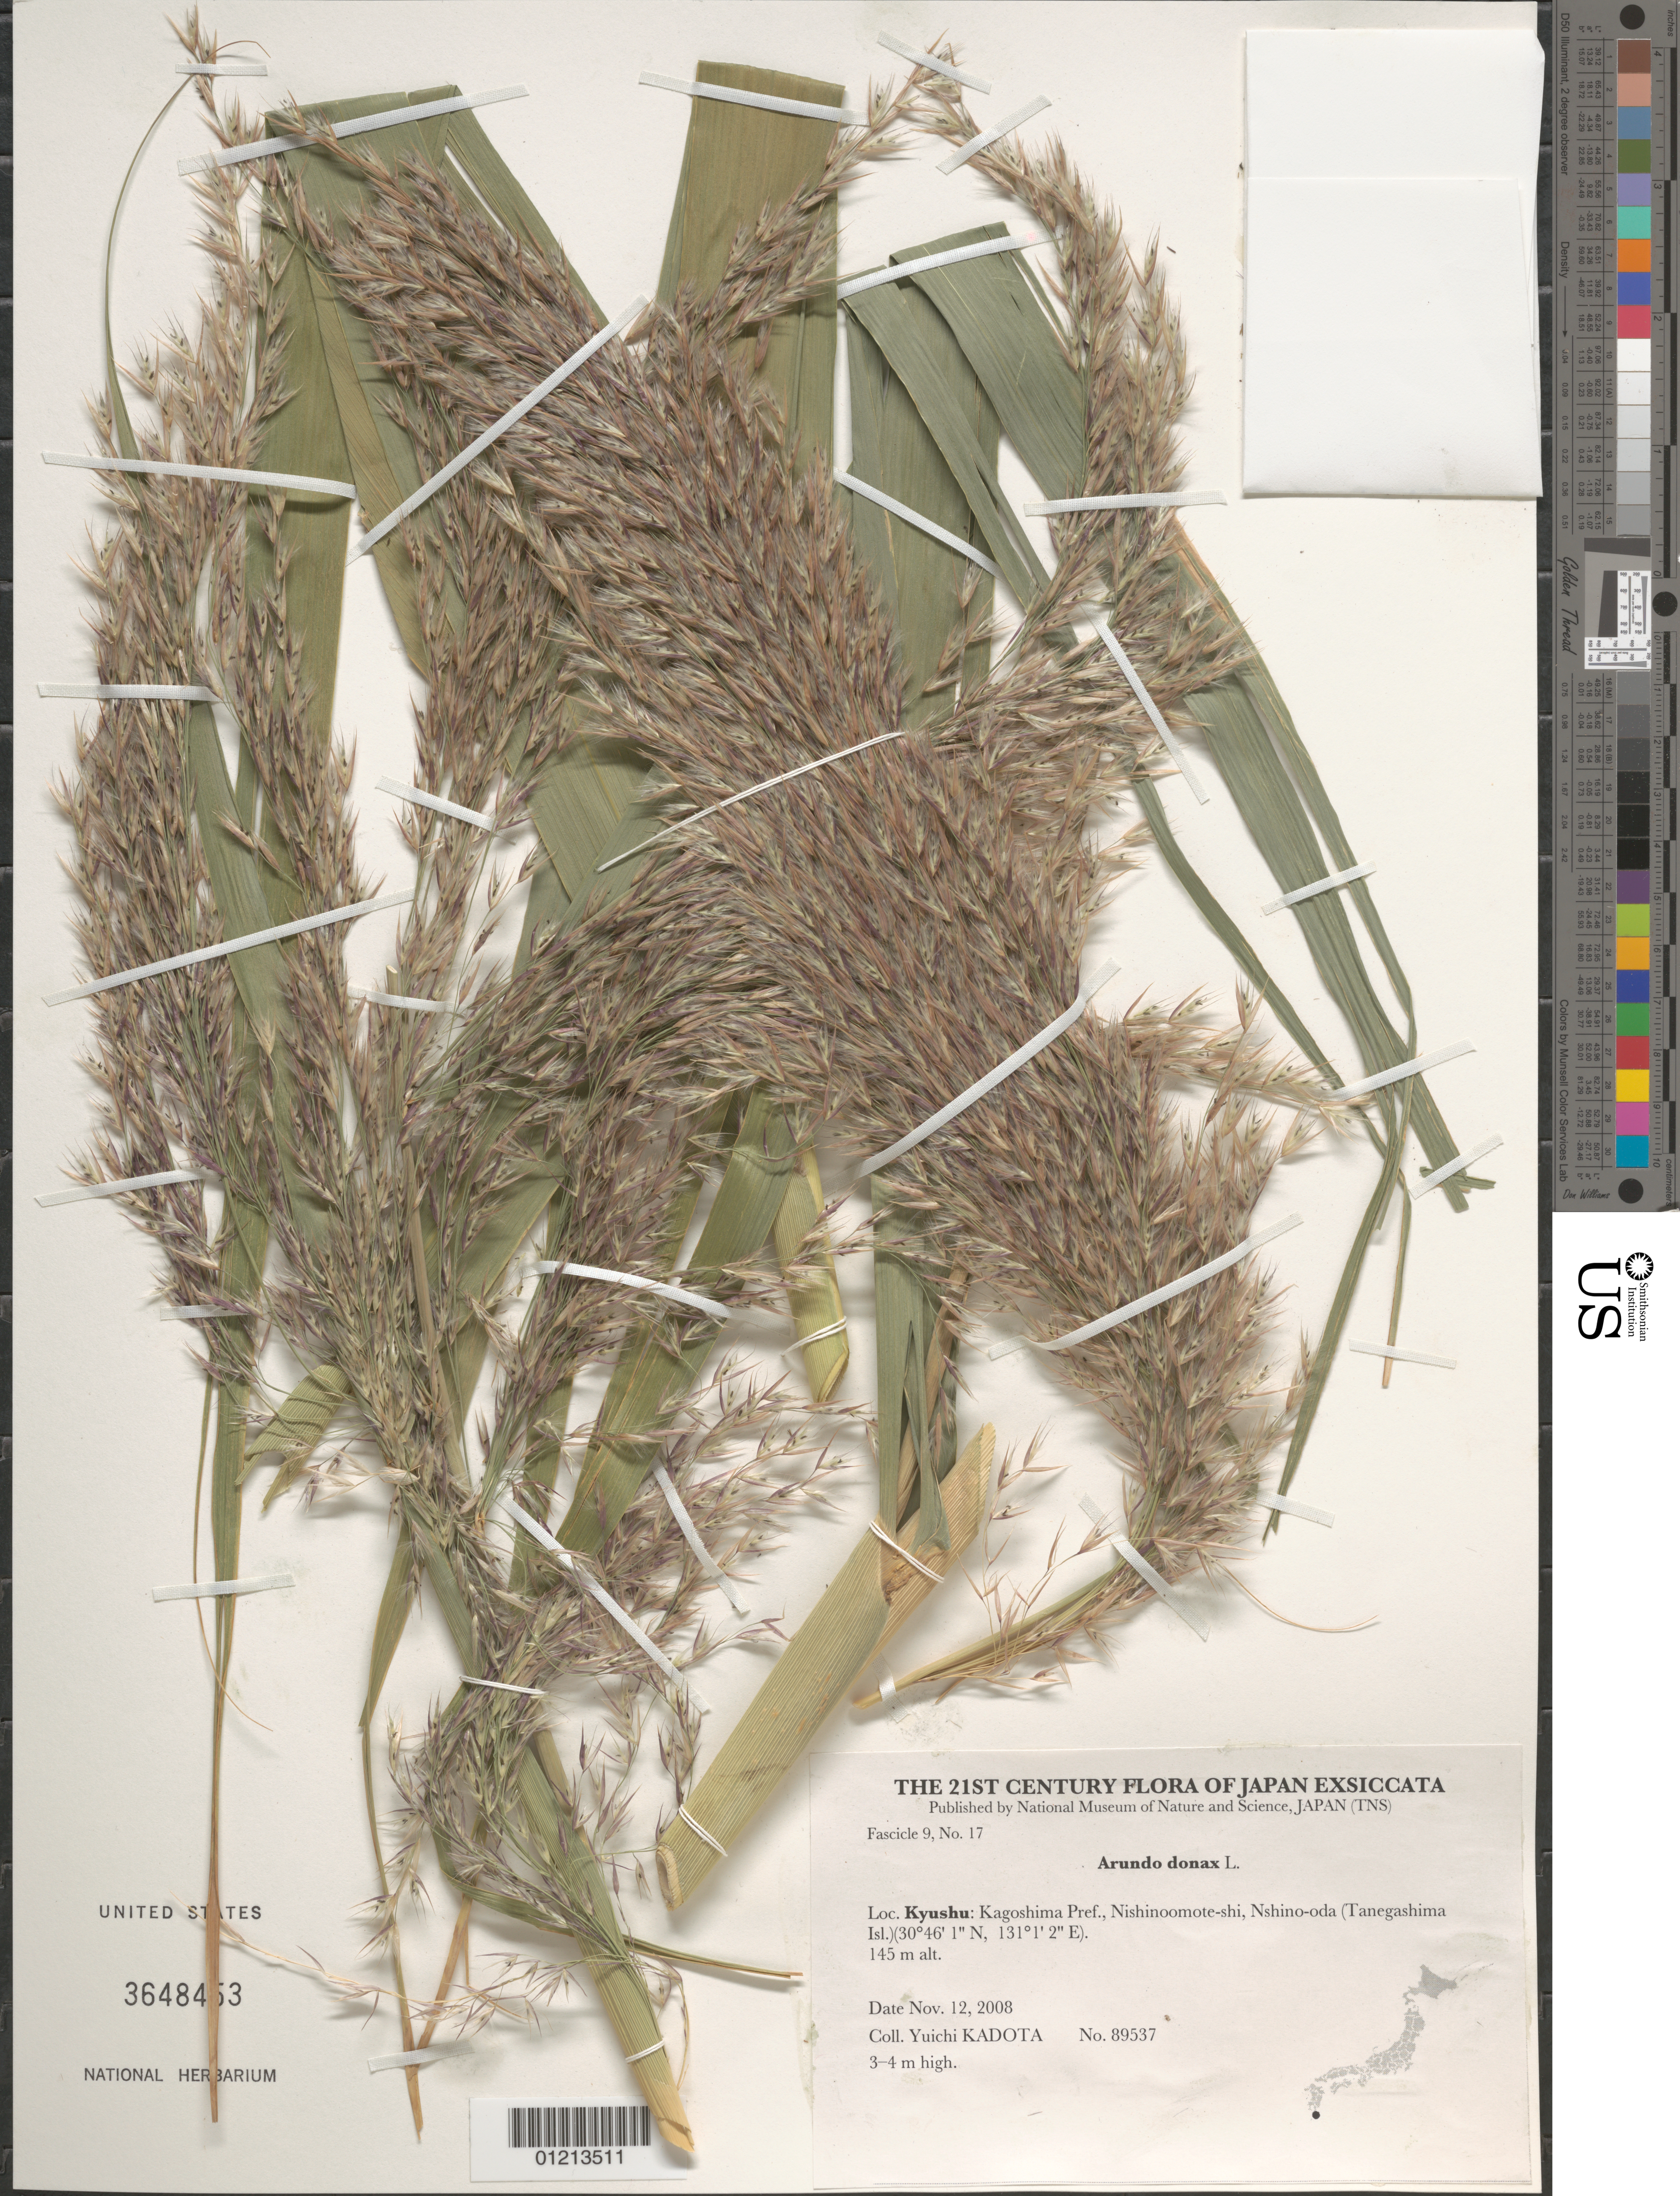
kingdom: Plantae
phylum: Tracheophyta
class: Liliopsida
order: Poales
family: Poaceae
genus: Arundo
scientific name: Arundo donax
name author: L.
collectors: Y. Kadota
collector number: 89537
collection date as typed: Nov. 12, 2008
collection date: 2008-11-12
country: Japan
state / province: Kagosima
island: Kyushu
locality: Nishinoomote-shi, Nshino-oda (Tanegashima Isl.)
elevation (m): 380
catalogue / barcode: US 3648453